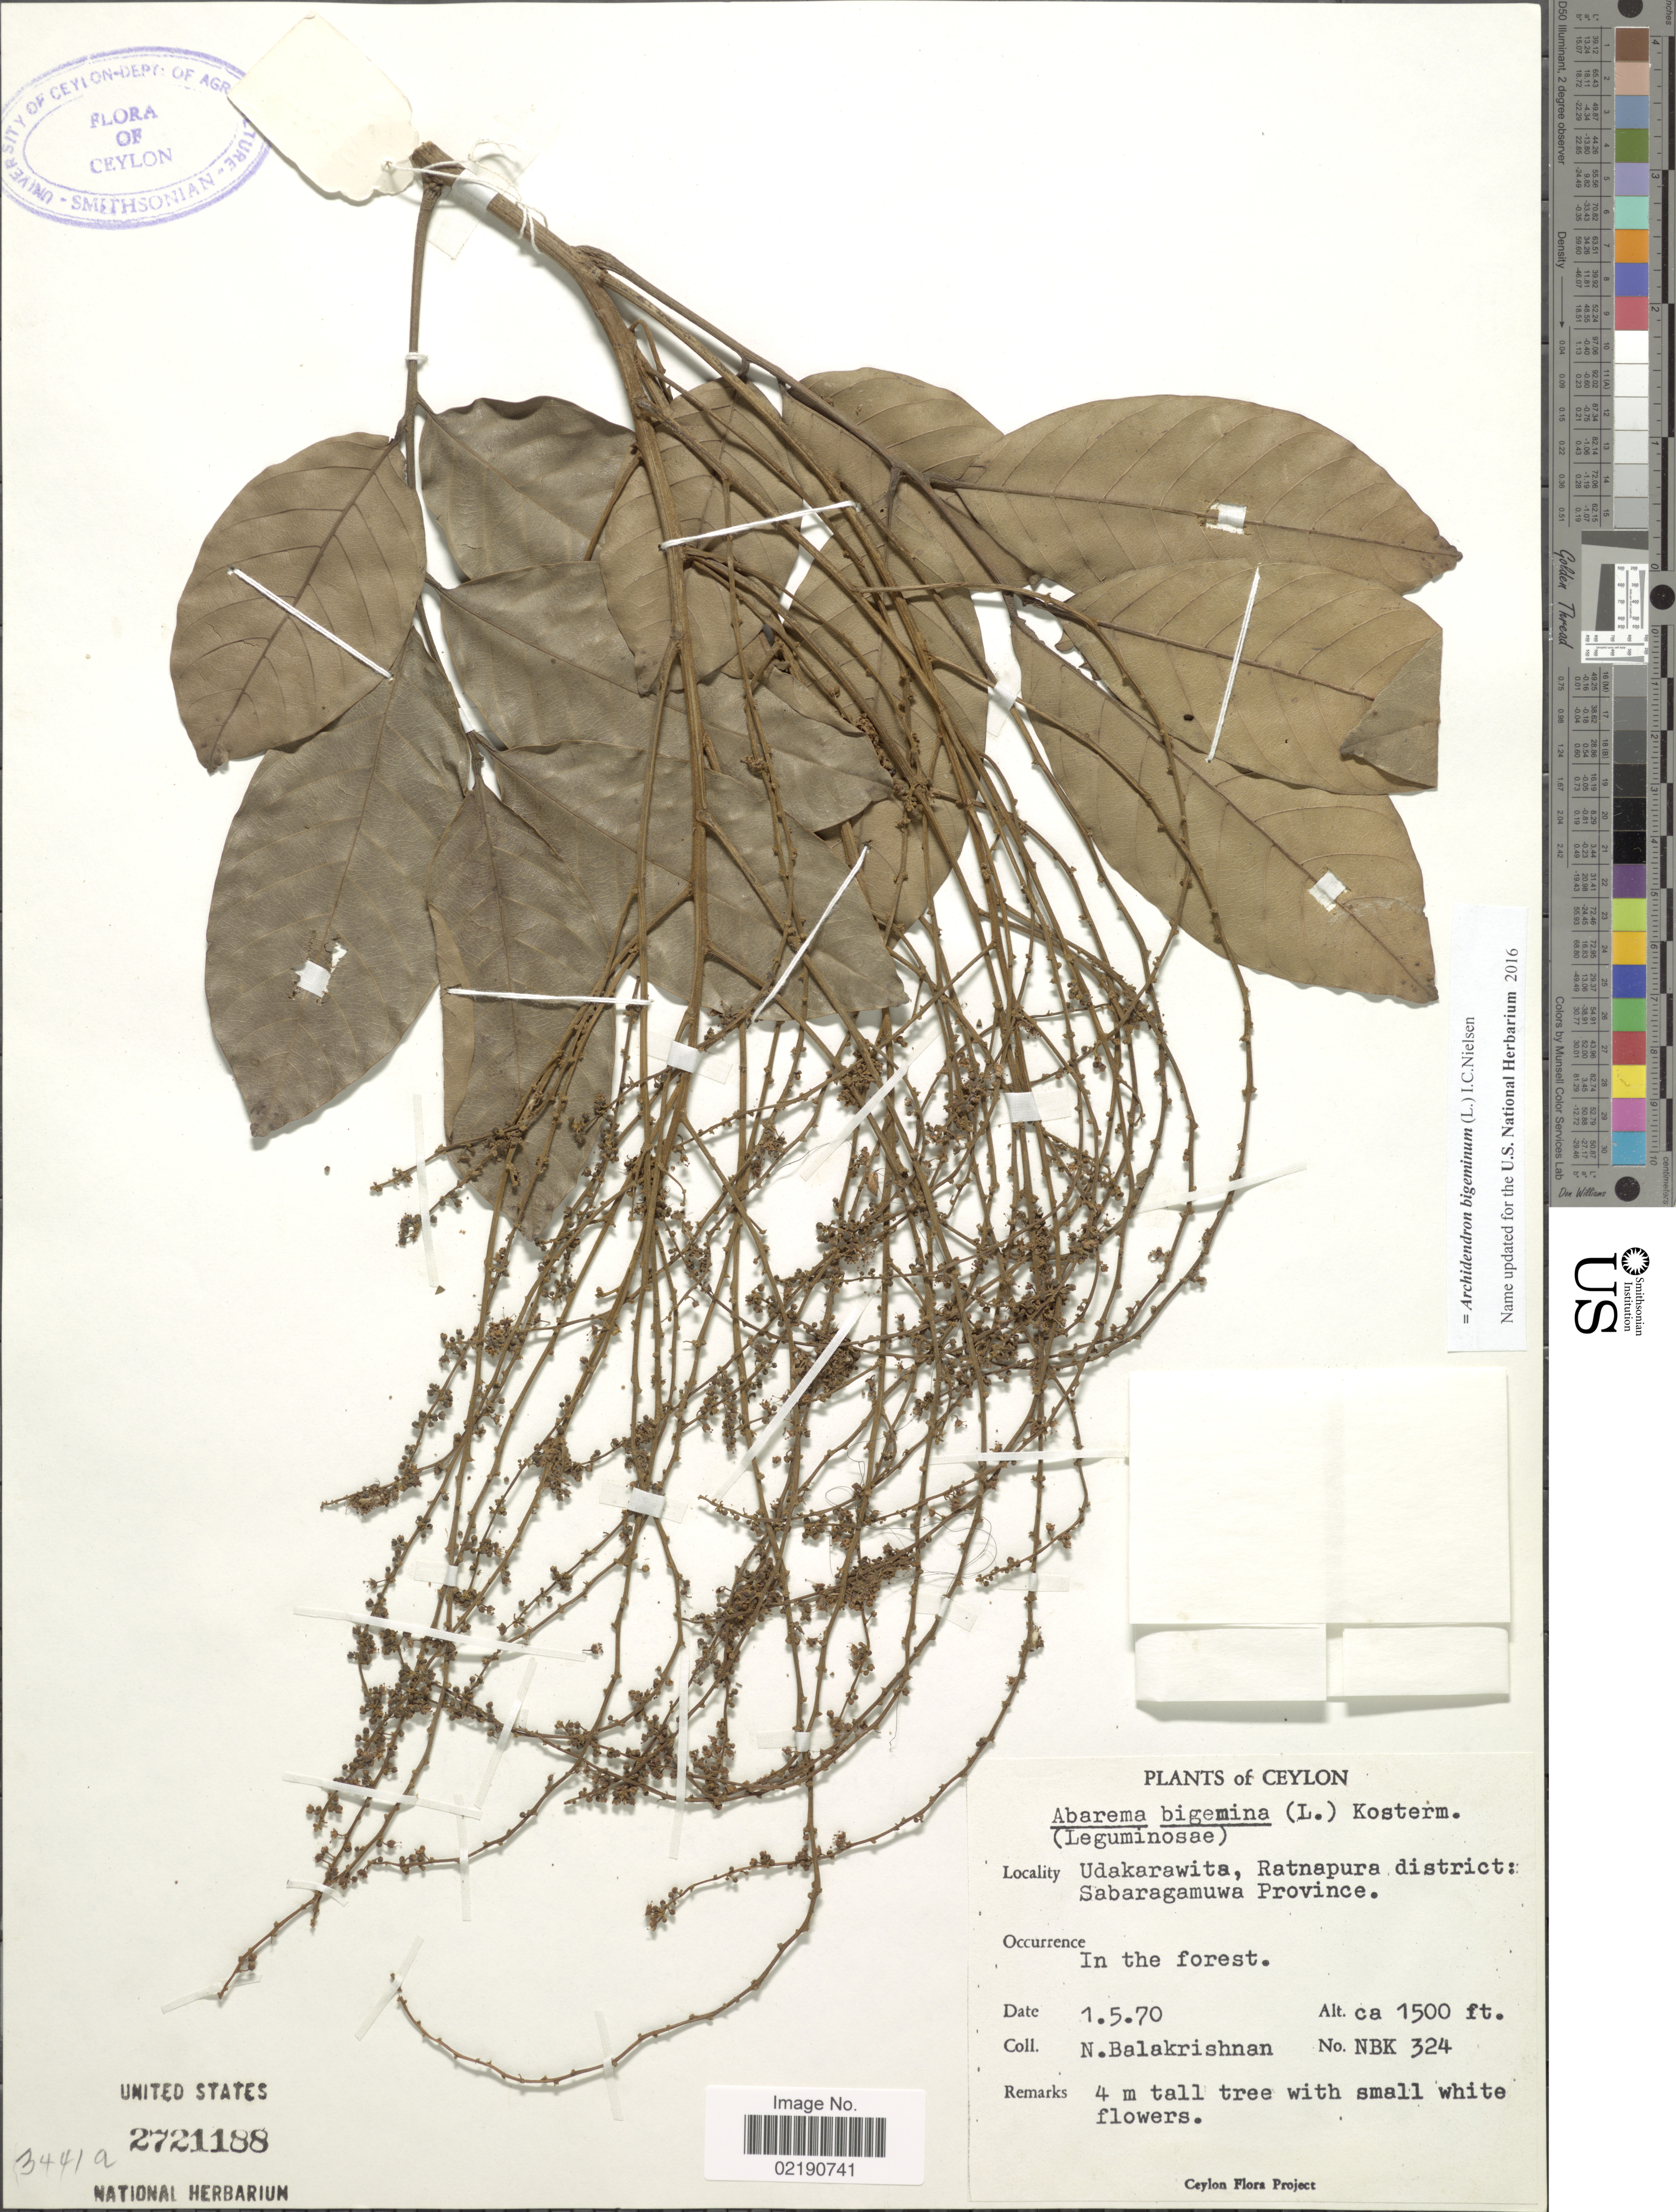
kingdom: Plantae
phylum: Tracheophyta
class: Magnoliopsida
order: Fabales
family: Fabaceae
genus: Archidendron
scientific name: Archidendron bigeminum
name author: I.C. Nielsen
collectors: N. Balakrishnan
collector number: NBK324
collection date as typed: Transcribed d/m/y: 1/5/70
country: Sri Lanka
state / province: Sabaragamuwa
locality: Ceylon, Udakarawita, Ratnapura District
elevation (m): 457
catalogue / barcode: US 2721188